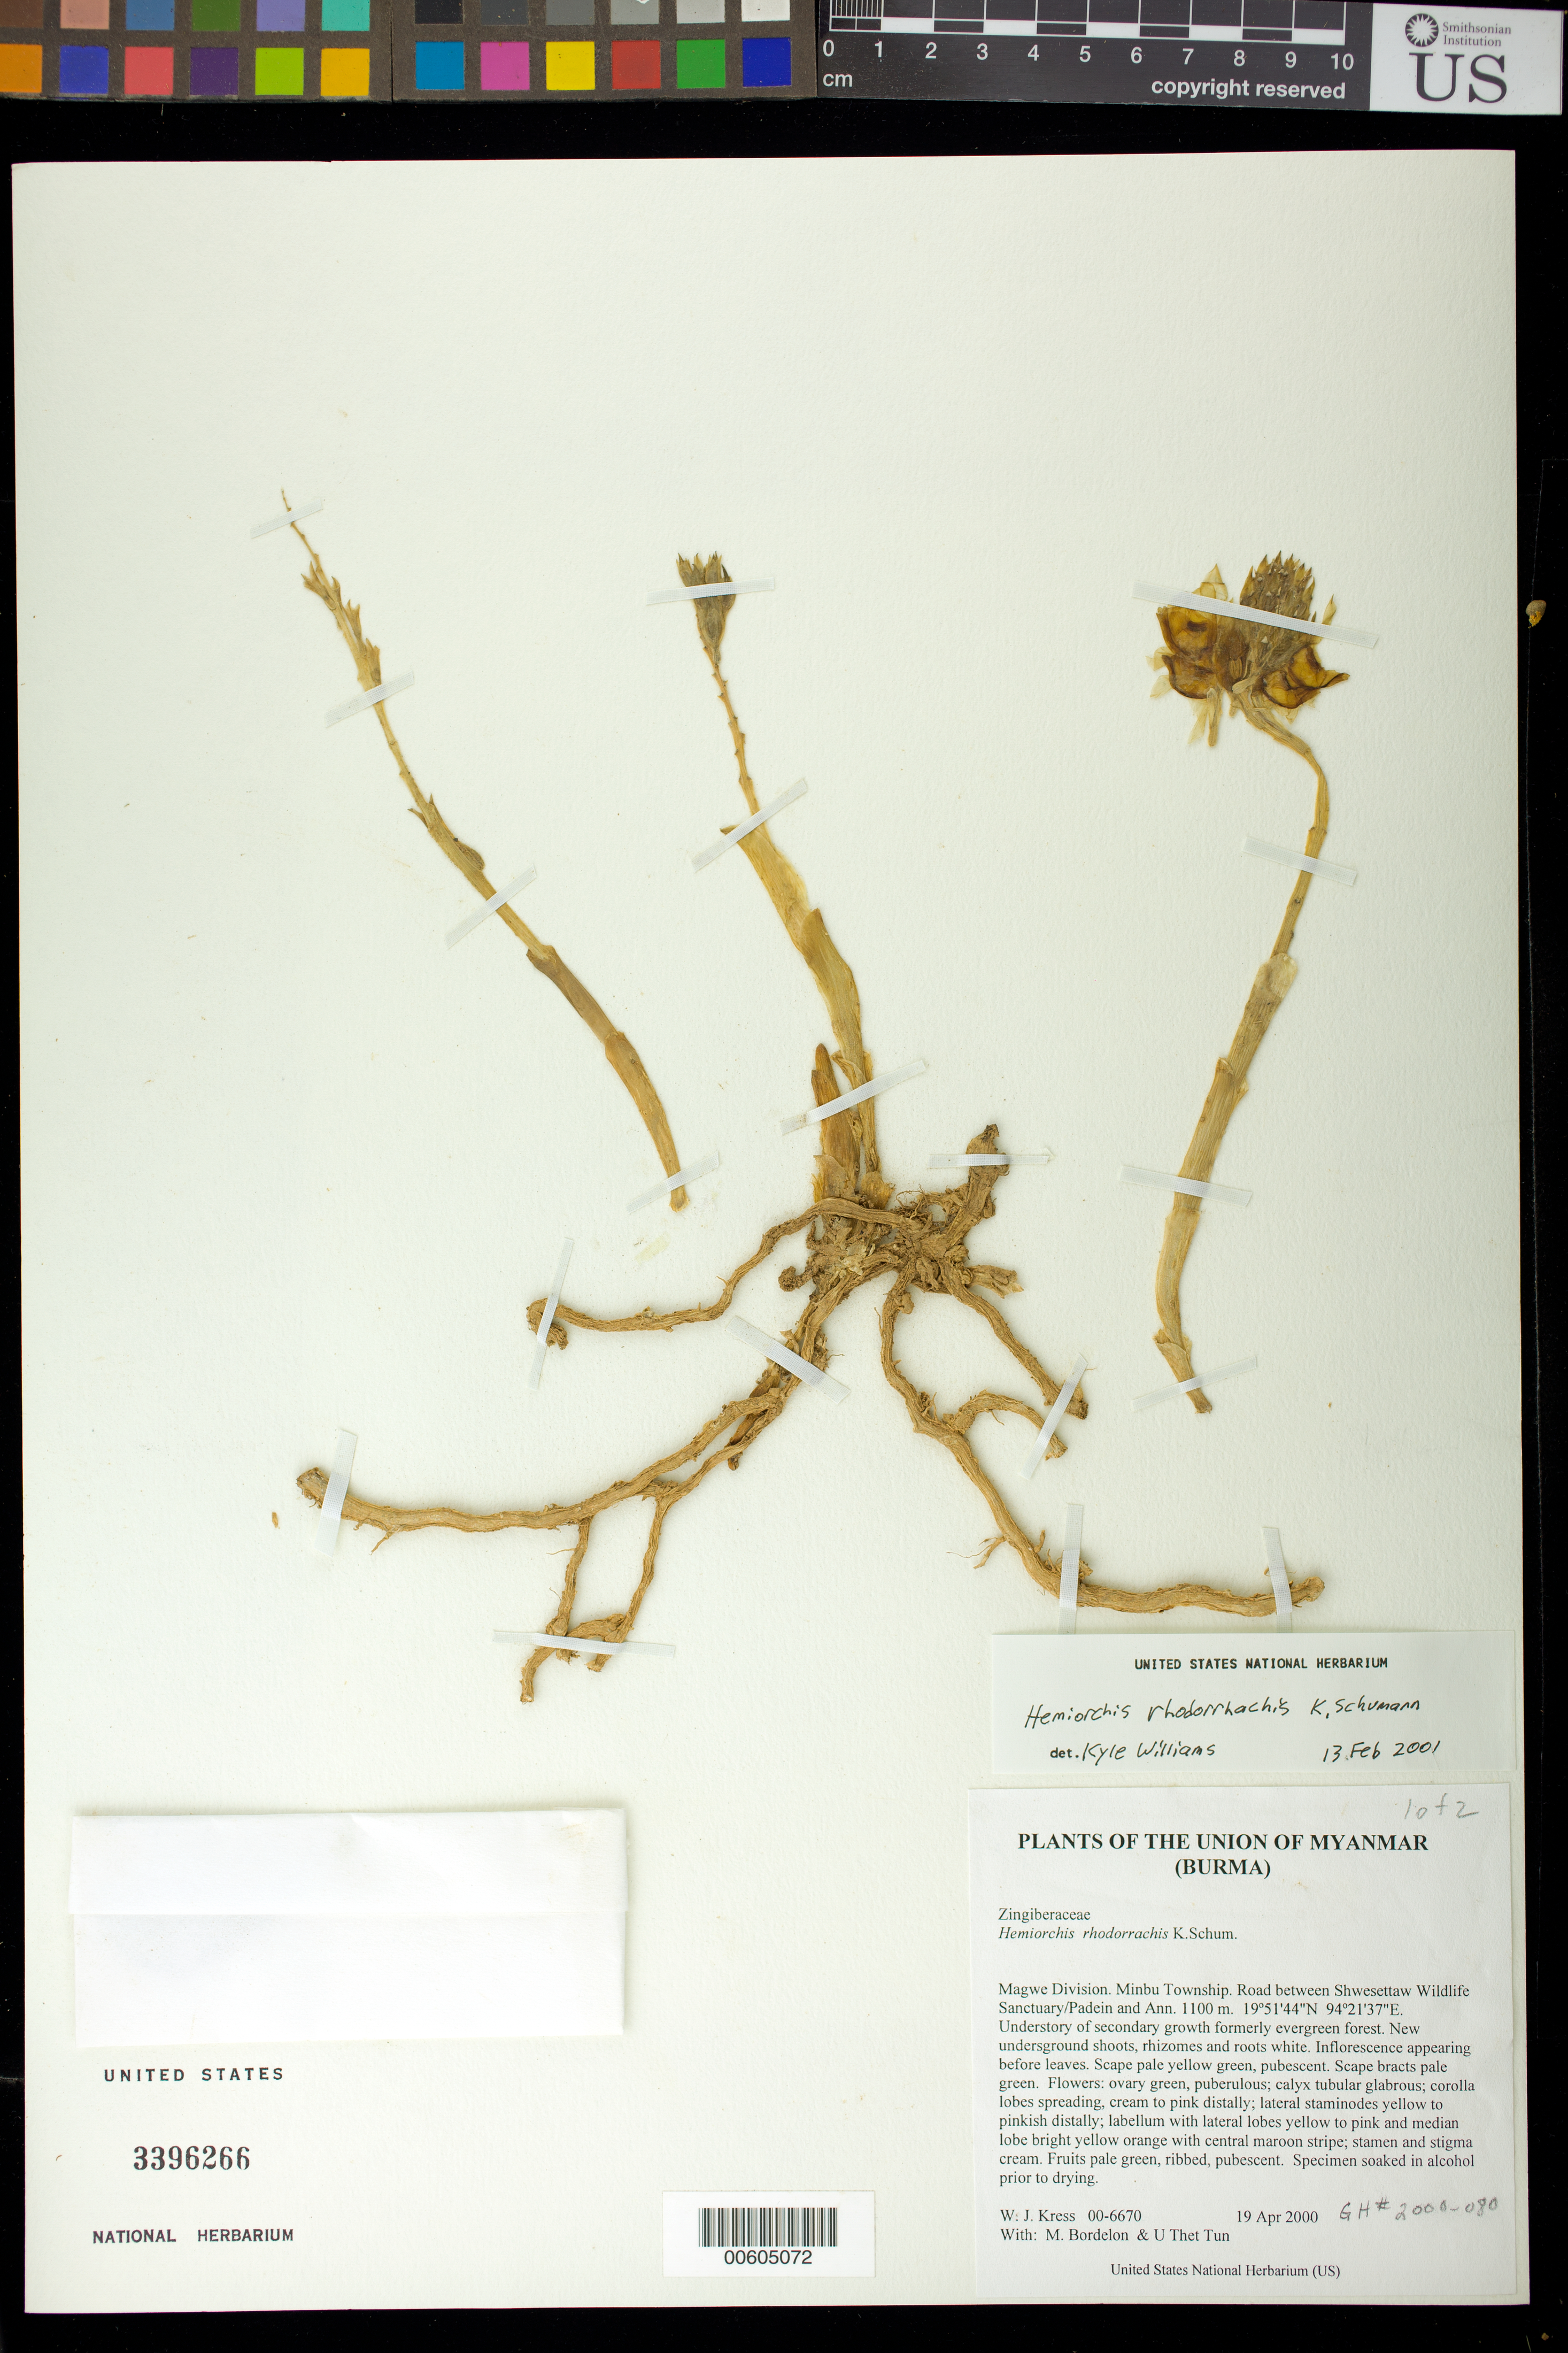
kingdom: Plantae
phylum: Tracheophyta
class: Liliopsida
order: Zingiberales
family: Zingiberaceae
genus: Hemiorchis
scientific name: Hemiorchis rhodorrhachis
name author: K. Schum.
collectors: W. J. Kress, M. Bordelon & Thet Htun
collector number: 00-6670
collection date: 2000-04-19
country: Myanmar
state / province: Magway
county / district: Minbu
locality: Road between Shwesettaw Wildlife Sanctuary/Padein and Ann.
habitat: Understory of secondary growth formerly evergreen forest.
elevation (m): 1100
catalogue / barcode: US 3396266